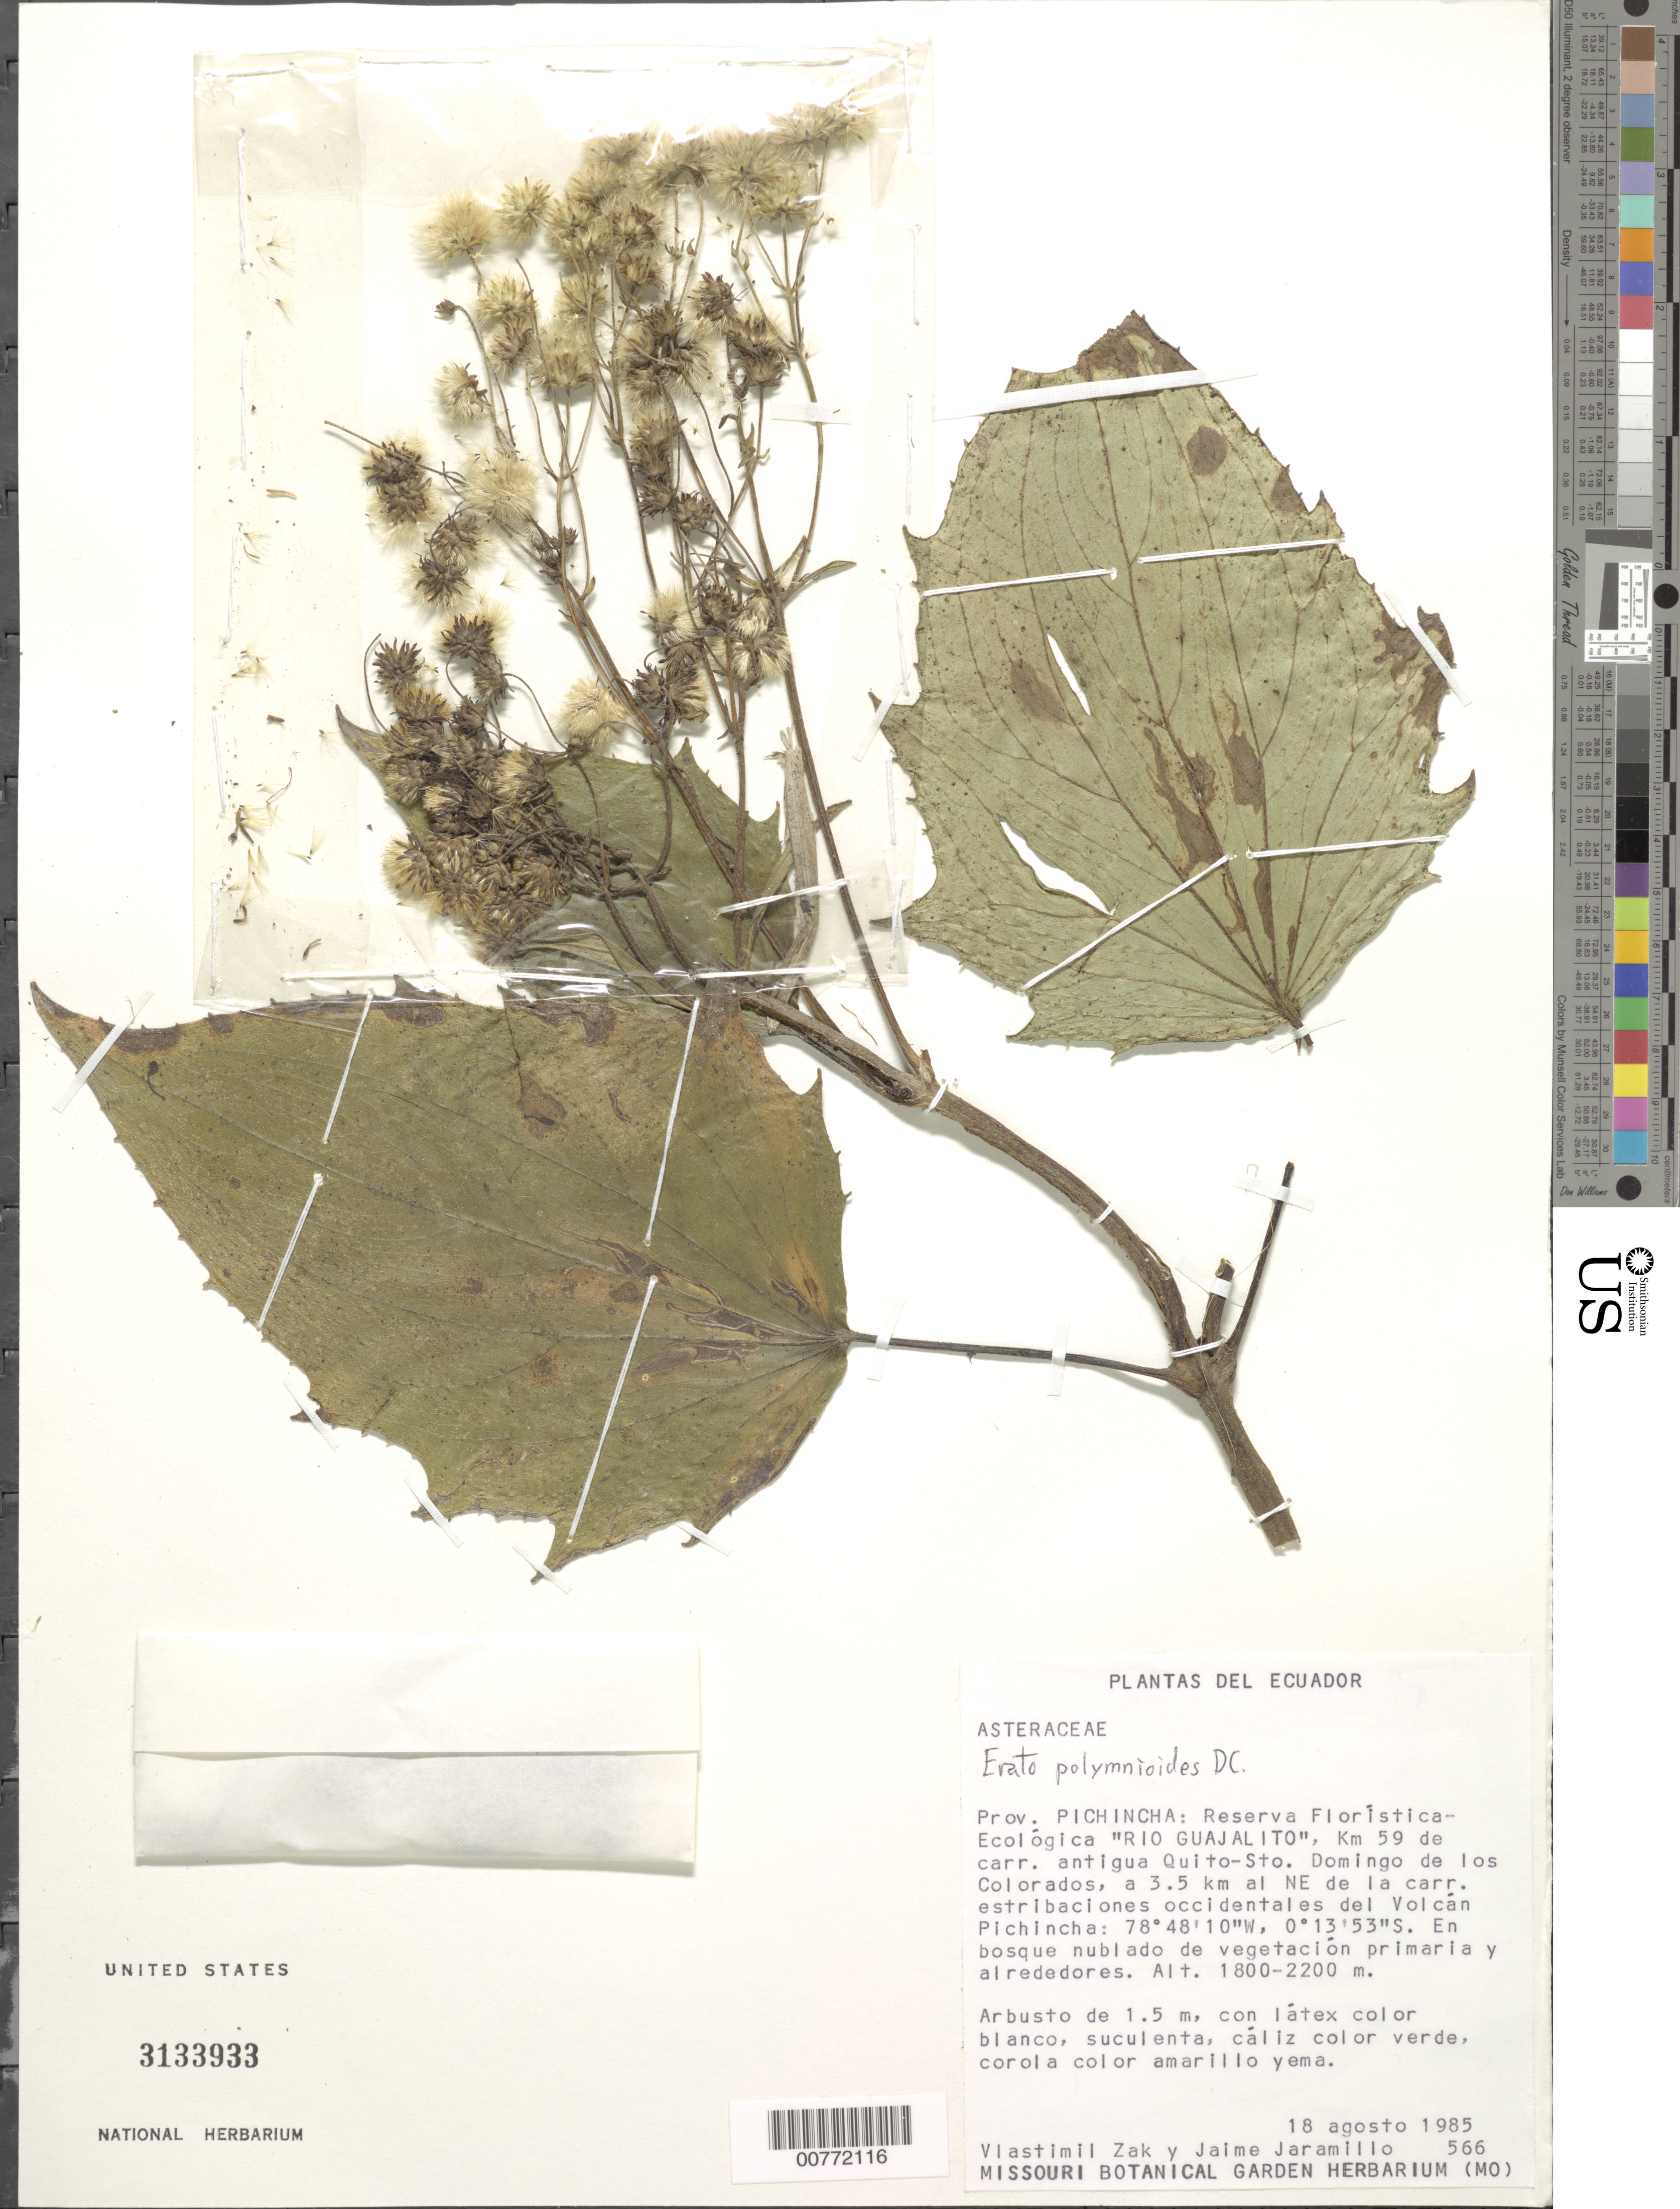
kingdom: Plantae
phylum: Tracheophyta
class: Magnoliopsida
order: Asterales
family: Asteraceae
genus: Erato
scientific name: Erato polymnioides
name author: DC.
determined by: Robinson, Harold E., (US)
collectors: V. Zak & J. L. Jaramillo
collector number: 566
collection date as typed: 18 August 1985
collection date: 1985-08-18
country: Ecuador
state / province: Pichincha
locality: Reserva Florística-Ecológica "Rio Guajalito", km 59 de carr. antigua Quito-Sto. Domingo de los Colorados, a 3.5 km al NE de la carr. estribaciones occidentales del Volcán Pichincha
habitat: Bosque nublado de vegetación primaria y alrededores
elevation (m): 1800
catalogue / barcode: US 3133933